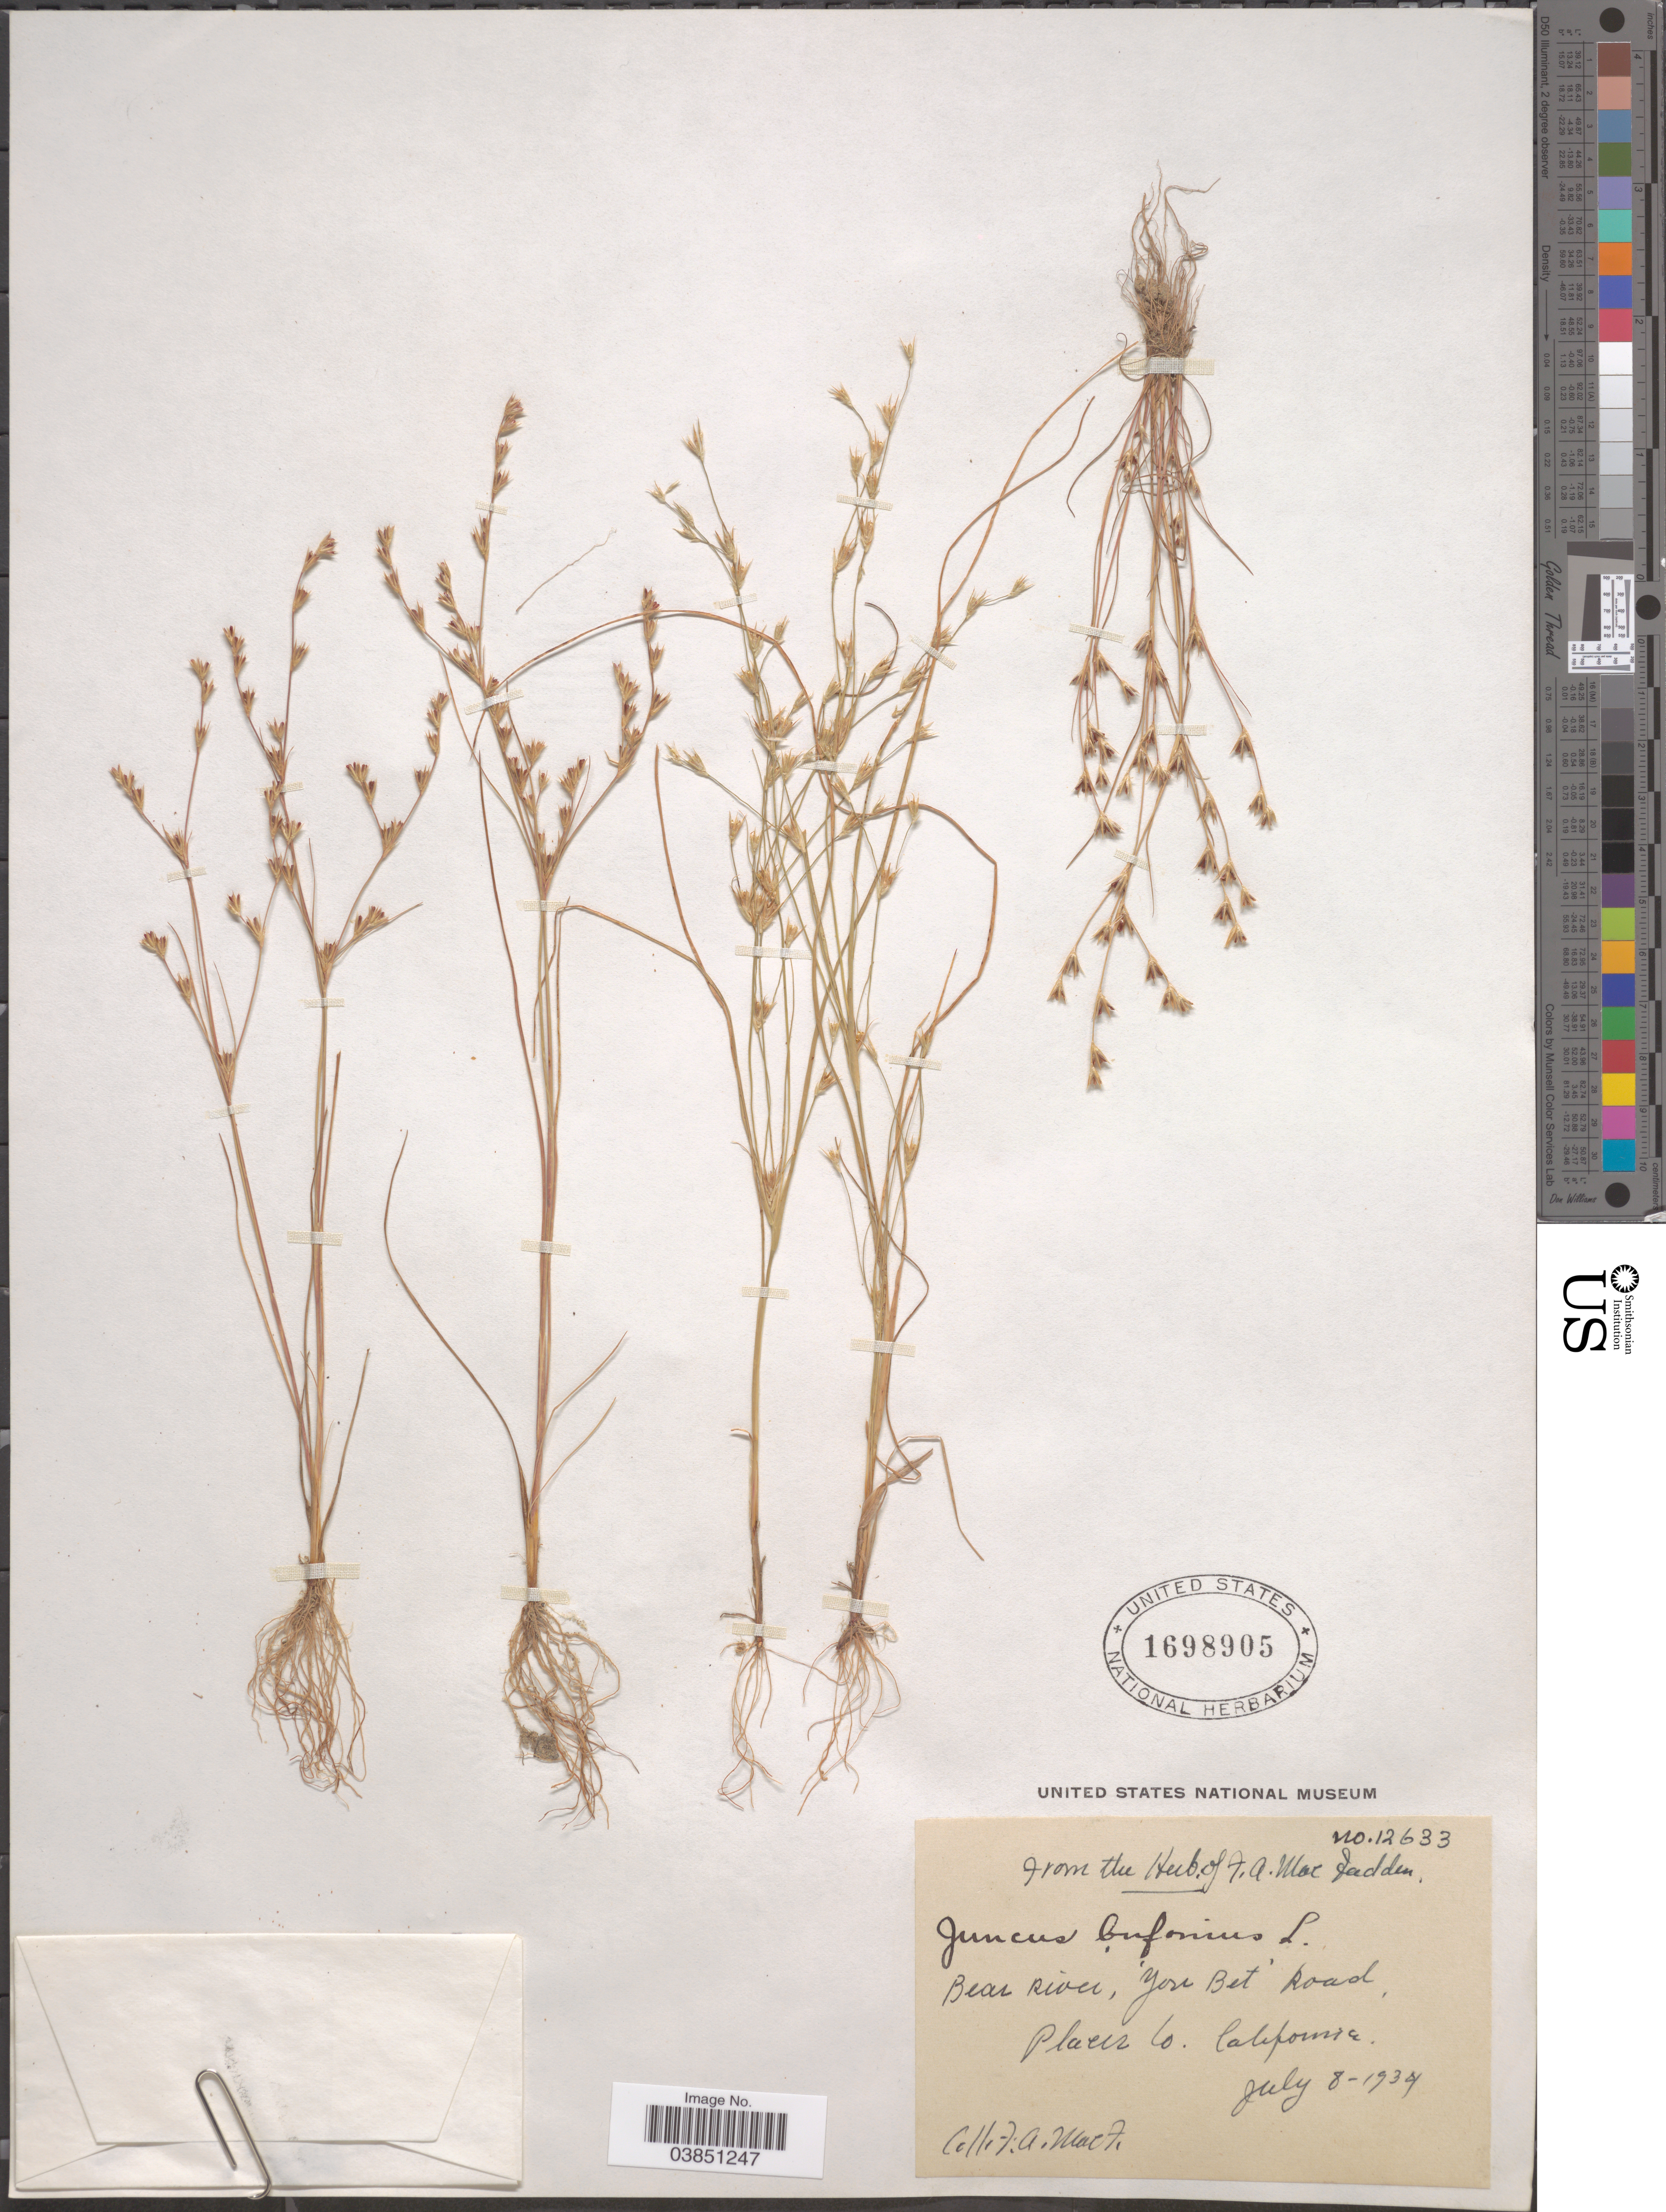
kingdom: Plantae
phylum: Tracheophyta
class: Liliopsida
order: Poales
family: Juncaceae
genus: Juncus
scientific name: Juncus bufonius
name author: L.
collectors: F. MacFadden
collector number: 12633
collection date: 1934-07-08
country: United States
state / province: California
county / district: Placer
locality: Bear River, You Bet Road, Placer Co.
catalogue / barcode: US 1698905